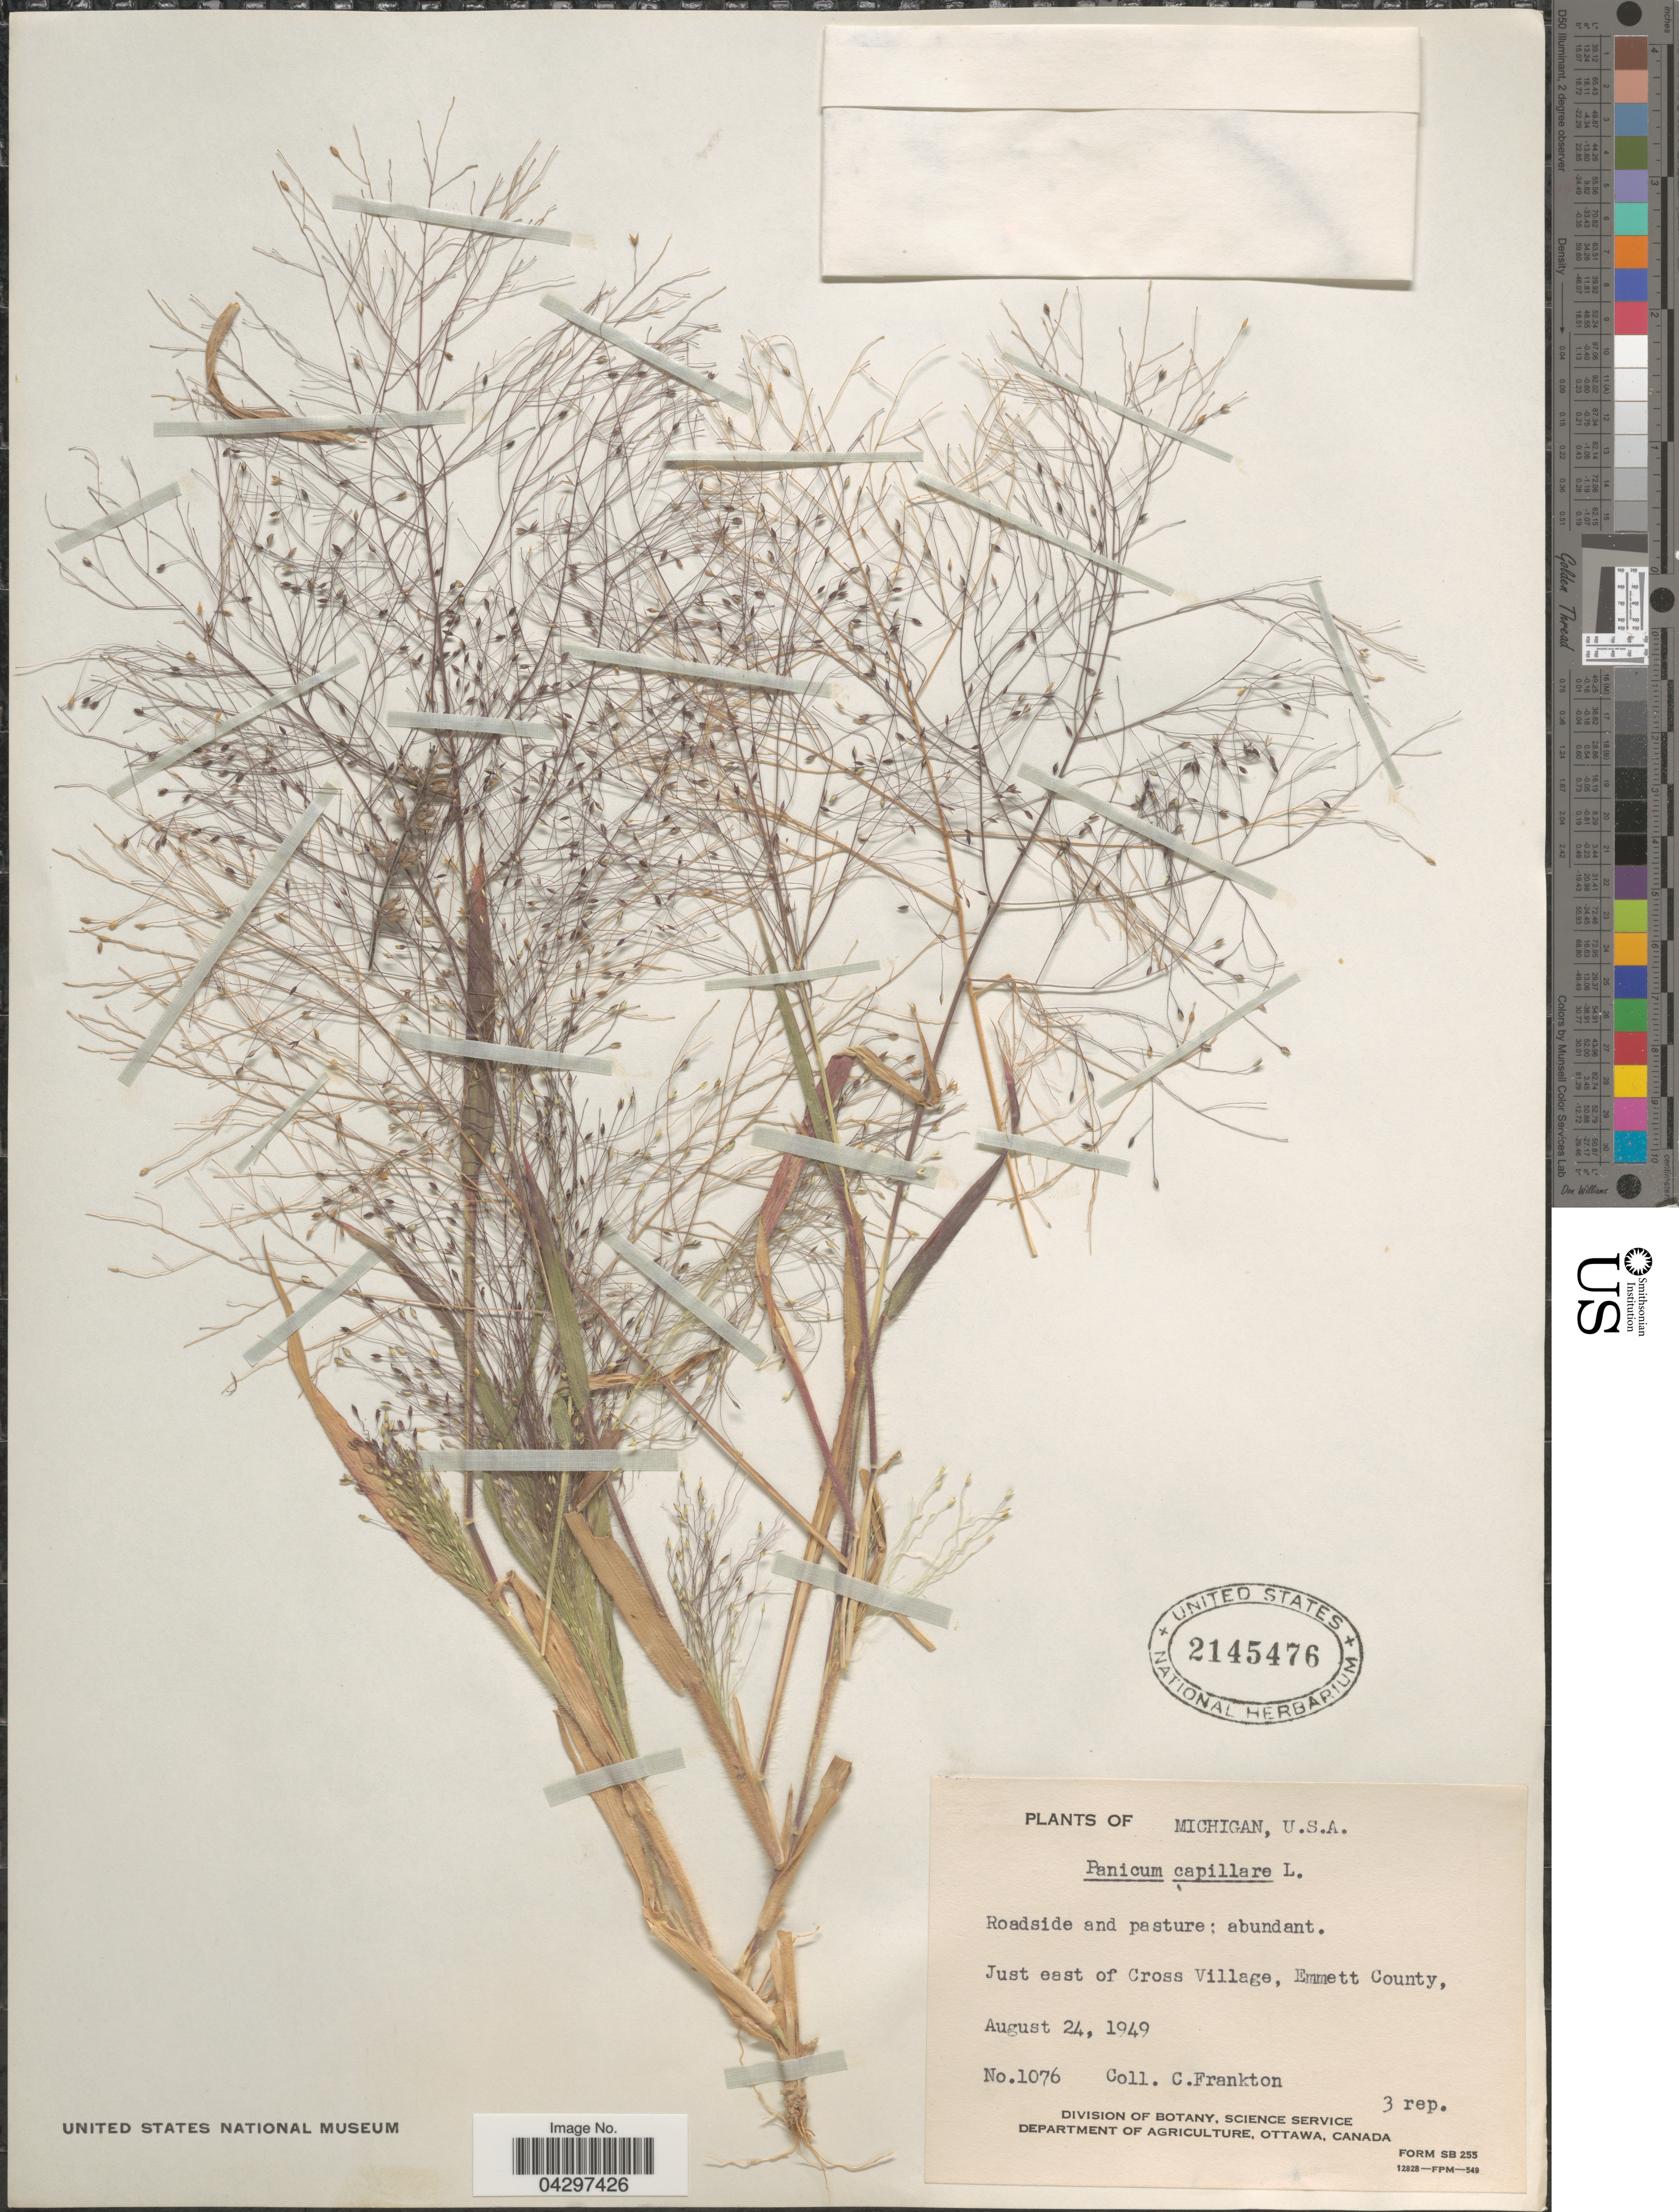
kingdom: Plantae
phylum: Tracheophyta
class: Liliopsida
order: Poales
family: Poaceae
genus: Panicum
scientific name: Panicum capillare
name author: L.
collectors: C. Frankton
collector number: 1076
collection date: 1949-08-24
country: United States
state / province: Michigan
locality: Just east of Cross Village, Emmett County.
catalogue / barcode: US 2145476